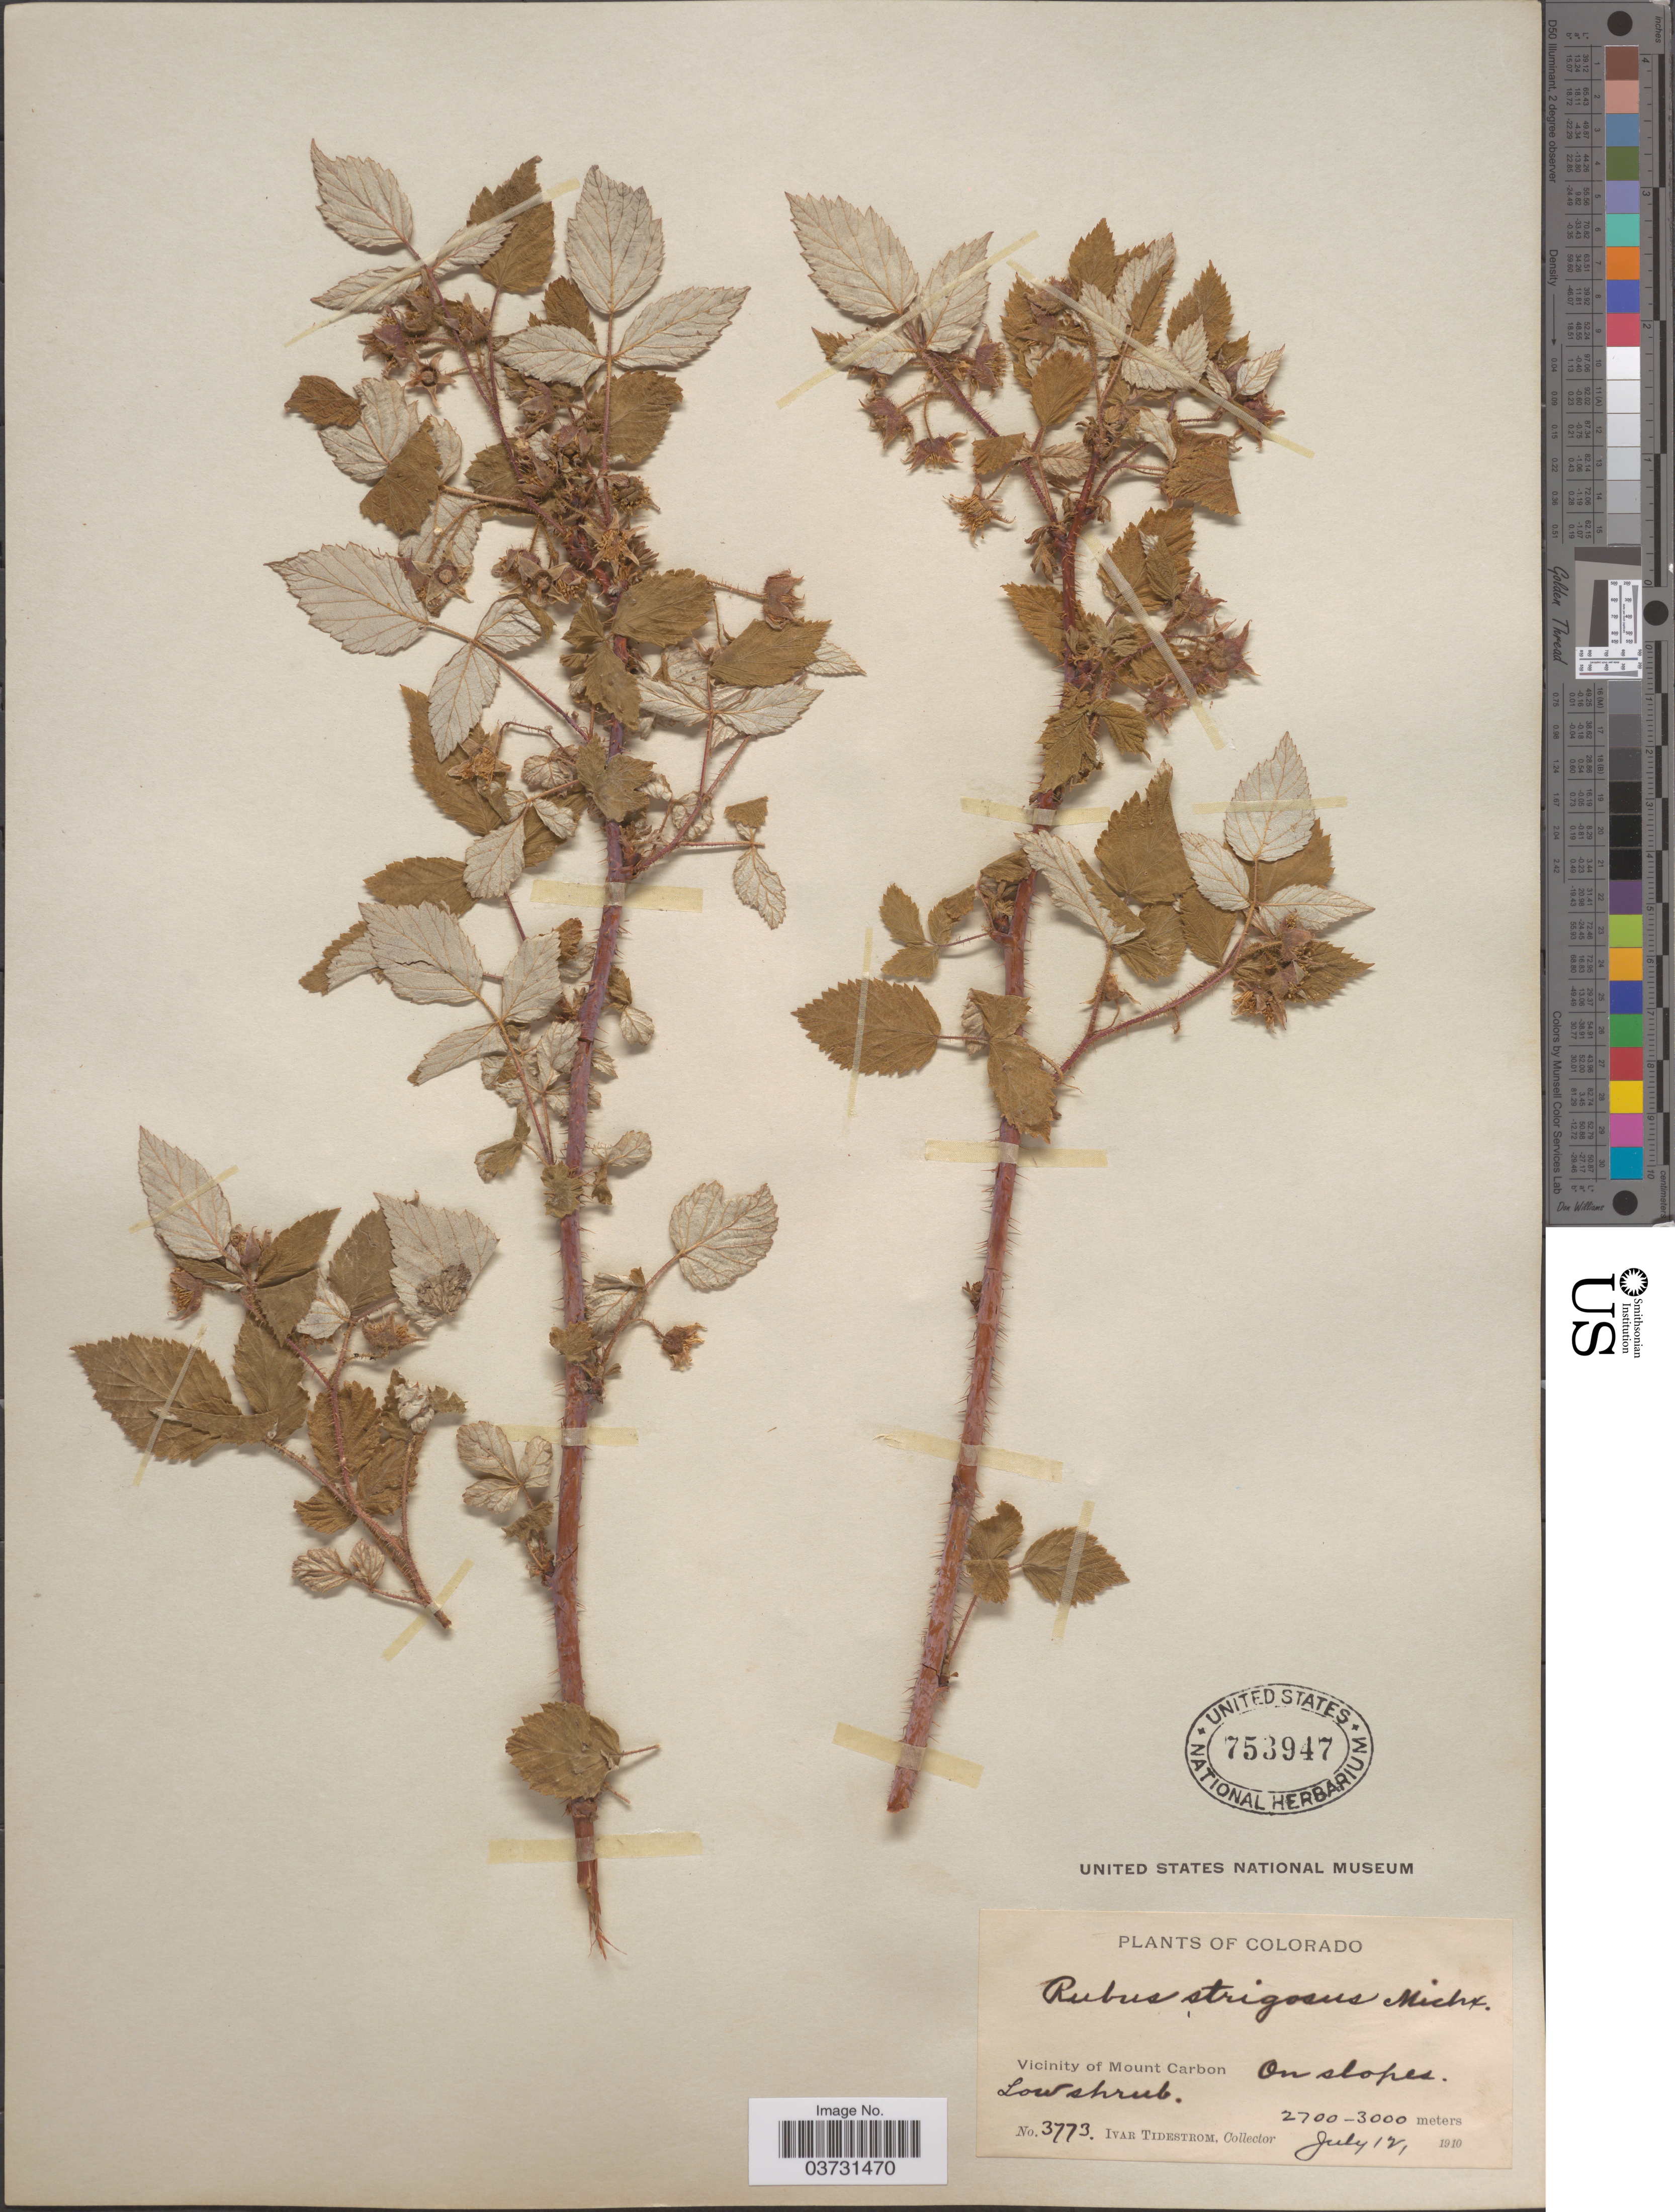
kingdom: Plantae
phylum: Tracheophyta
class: Magnoliopsida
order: Rosales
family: Rosaceae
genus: Rubus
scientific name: Rubus strigosus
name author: Michx.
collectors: I. F. Tidestrom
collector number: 3773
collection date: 1910-07-12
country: United States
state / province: Colorado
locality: Vicinity of Mount Carbon. On slopes.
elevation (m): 2700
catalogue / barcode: US 753947